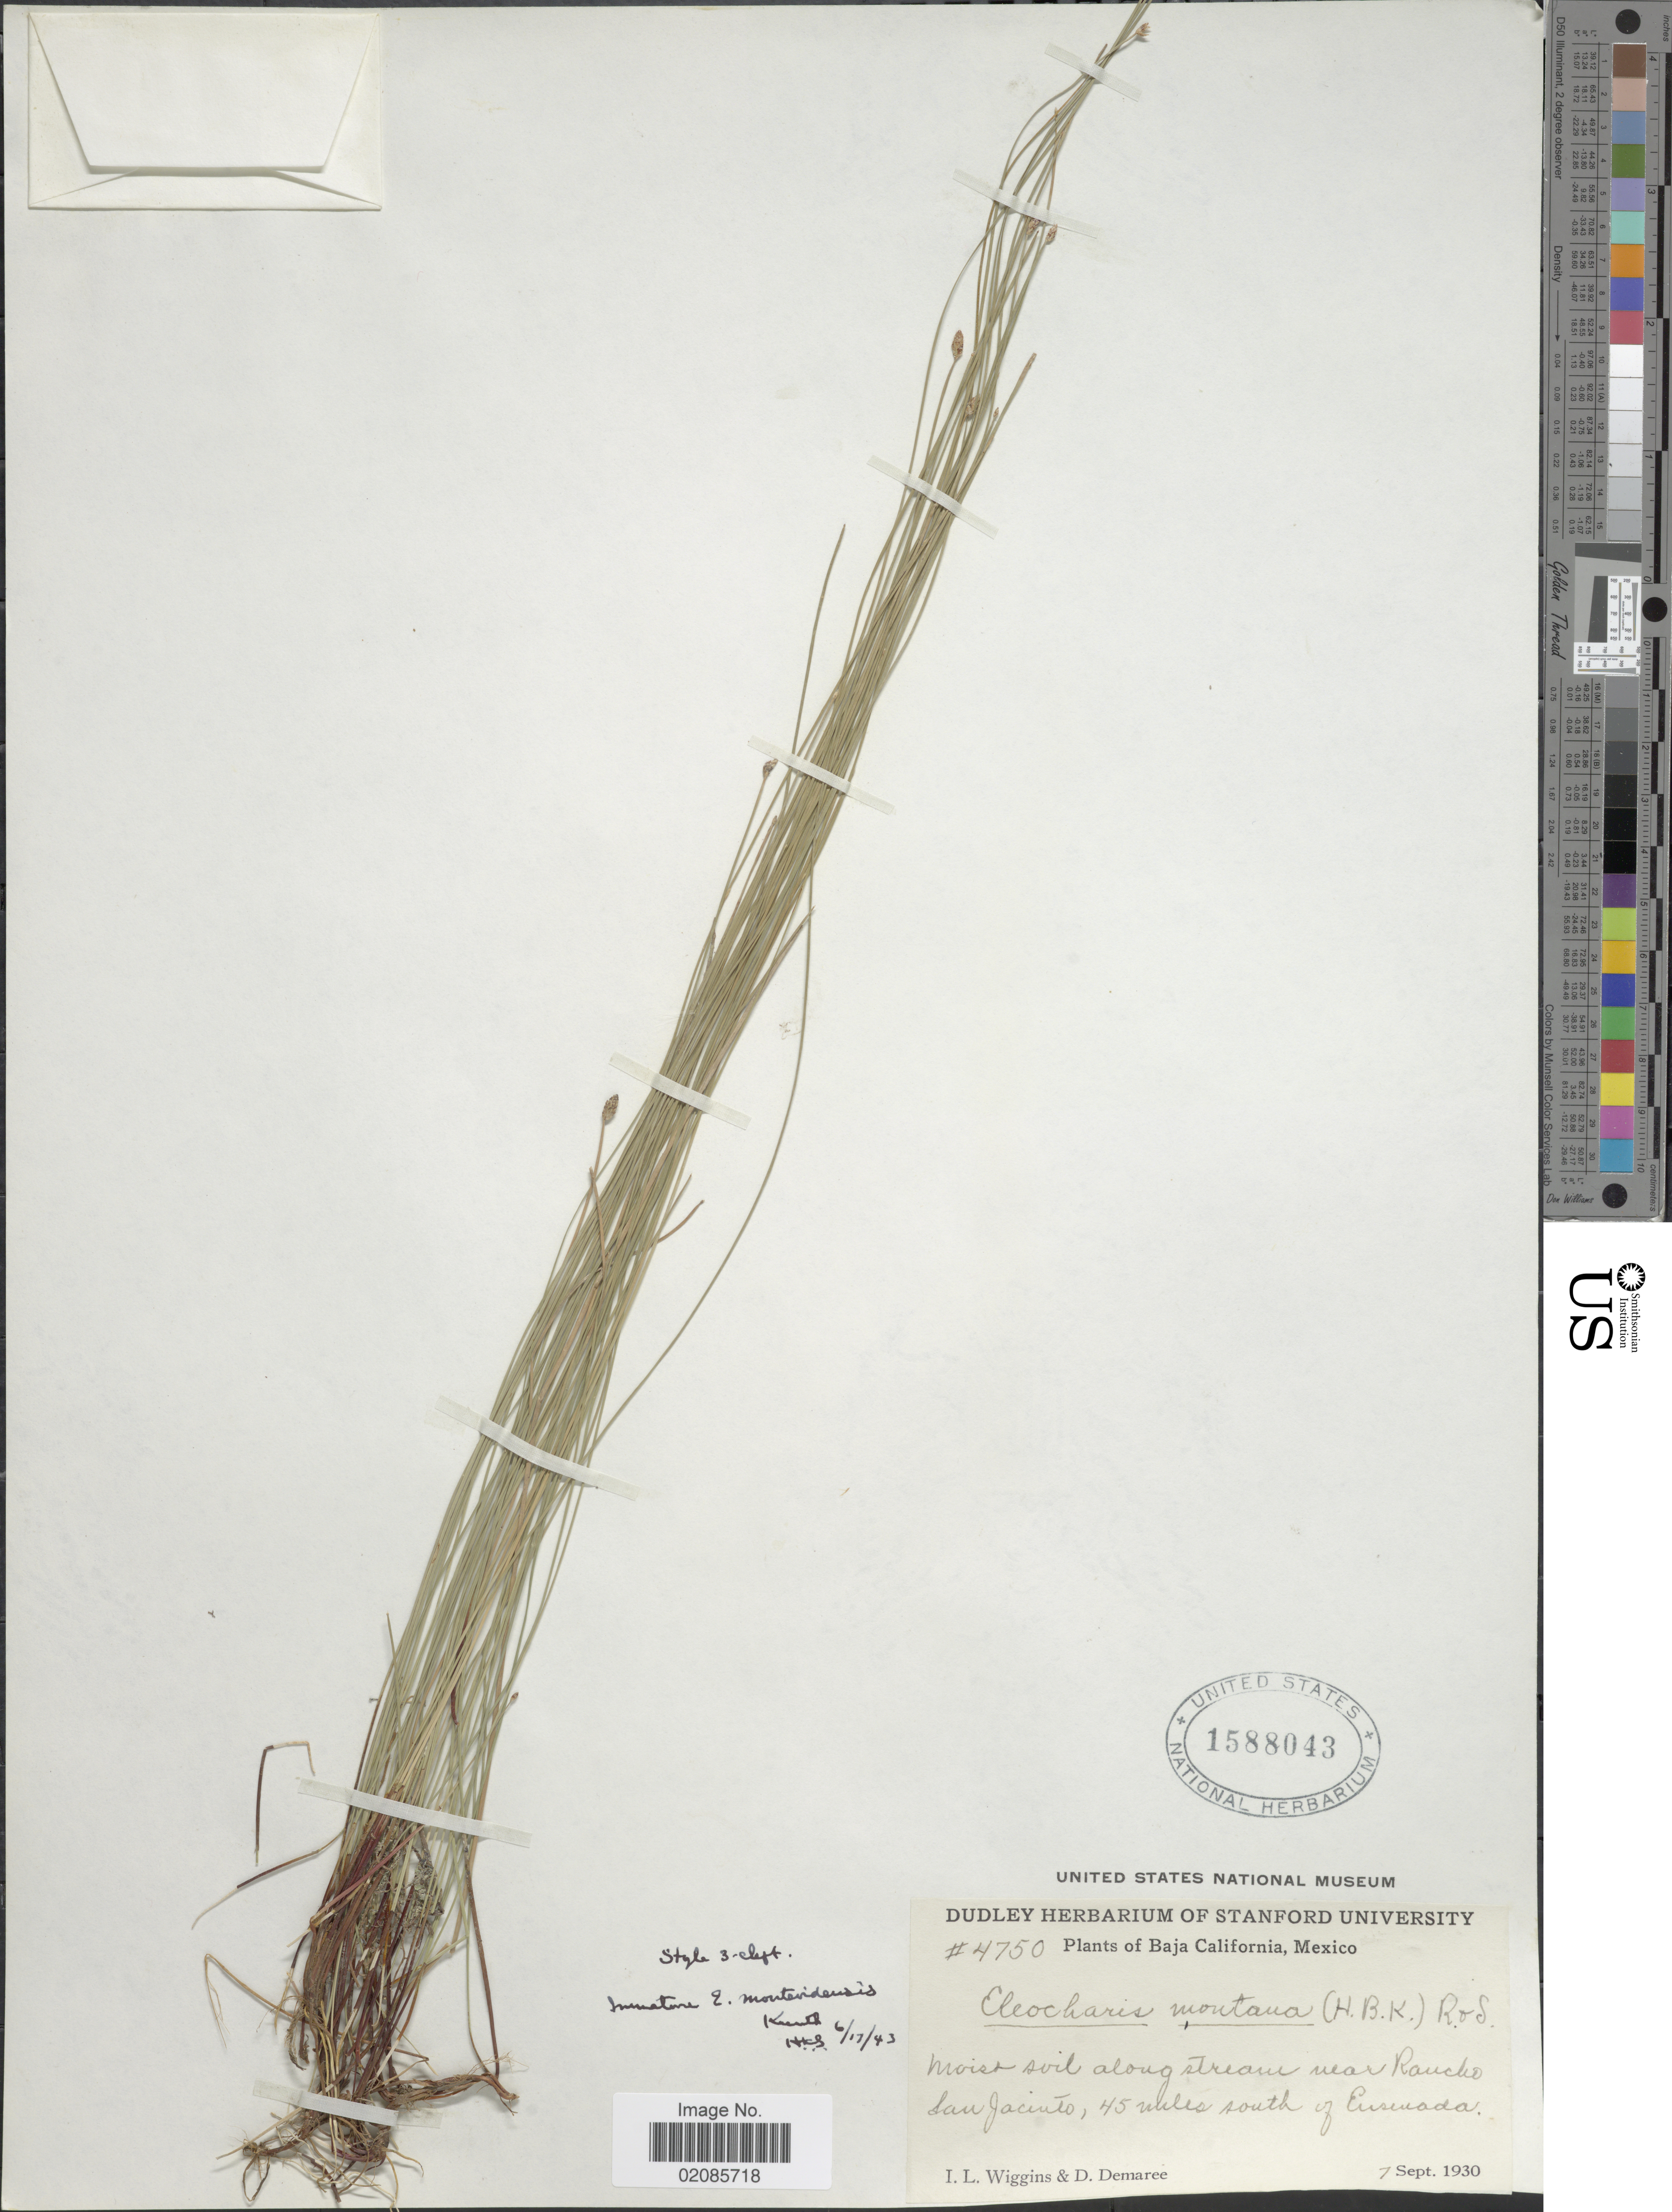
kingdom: Plantae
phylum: Tracheophyta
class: Liliopsida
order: Poales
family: Cyperaceae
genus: Eleocharis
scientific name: Eleocharis montevidensis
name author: Kunth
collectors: I. L. Wiggins & D. Demaree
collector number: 4750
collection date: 1930-09-07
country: Mexico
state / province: Baja California Norte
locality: Moist soil along atream near rancho San Jacinto, 45 miles south of Ensenada.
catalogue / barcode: US 1588043